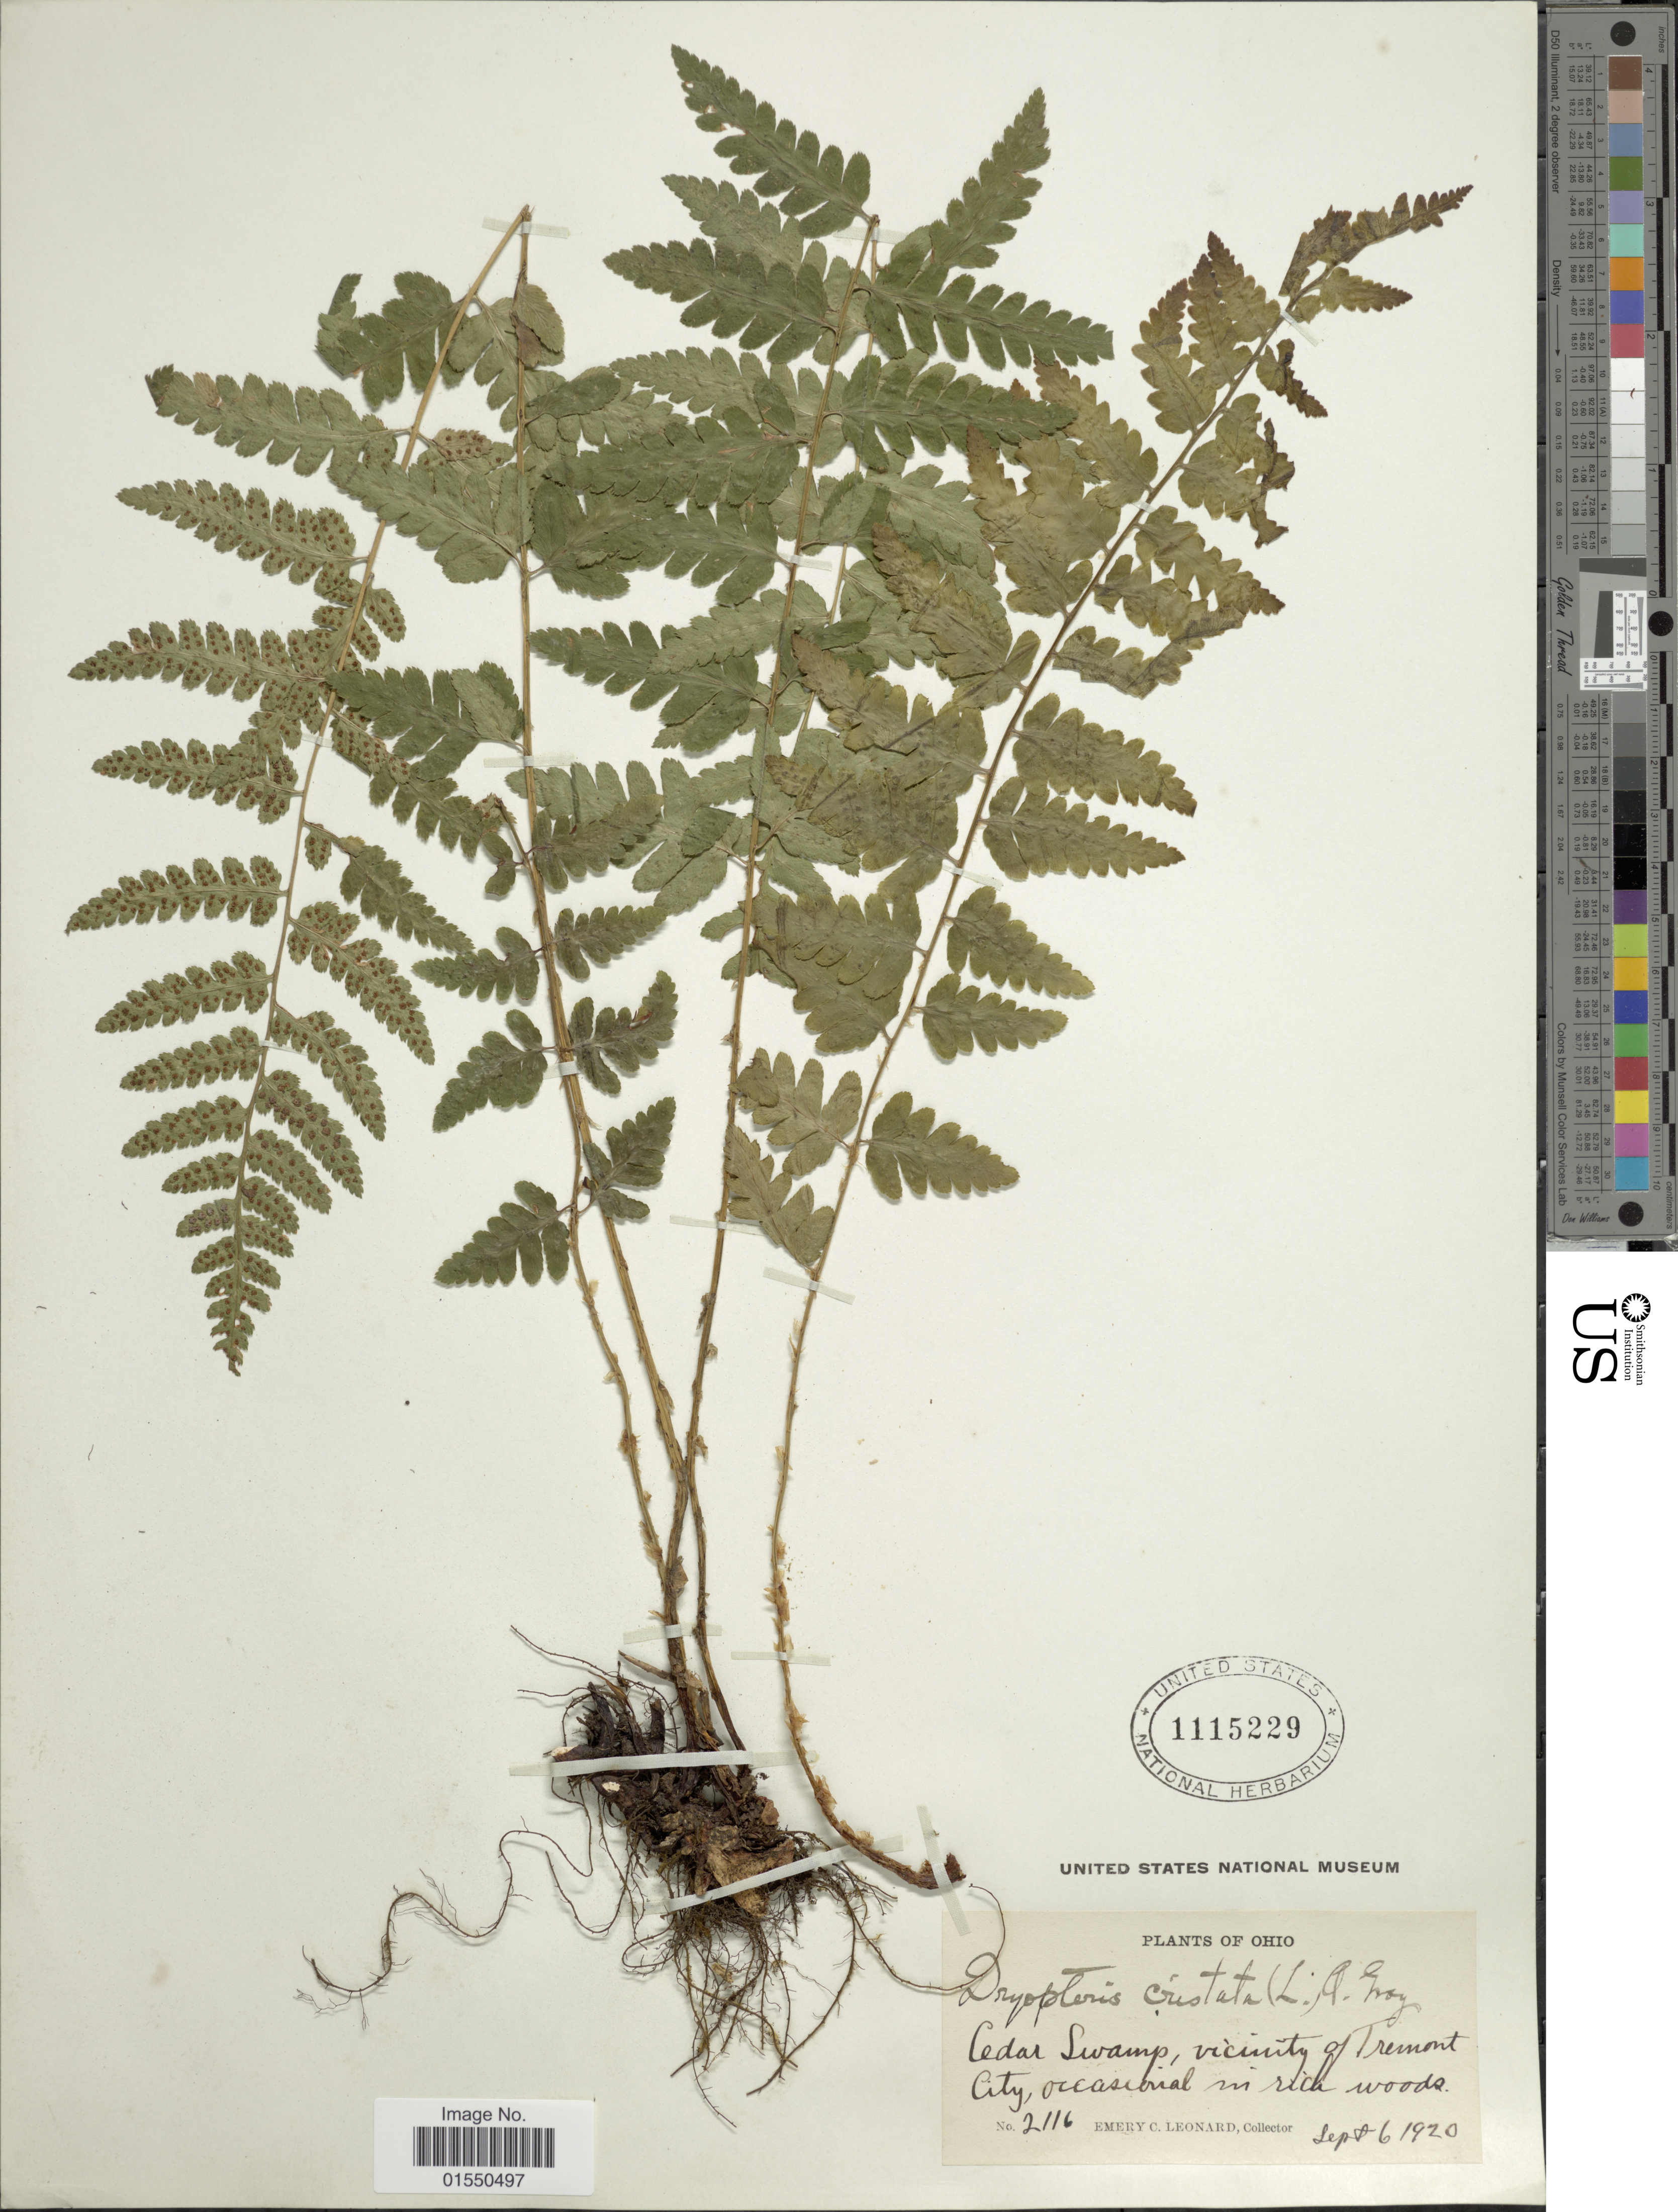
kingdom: Plantae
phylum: Tracheophyta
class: Polypodiopsida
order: Polypodiales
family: Dryopteridaceae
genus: Dryopteris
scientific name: Dryopteris cristata var. spinulosa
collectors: E. C. Leonard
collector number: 2116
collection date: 1920-09-06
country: United States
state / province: Ohio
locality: Cedar Swamp, vicinity of Tremont City, occasional in rich woods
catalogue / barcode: US 1115229